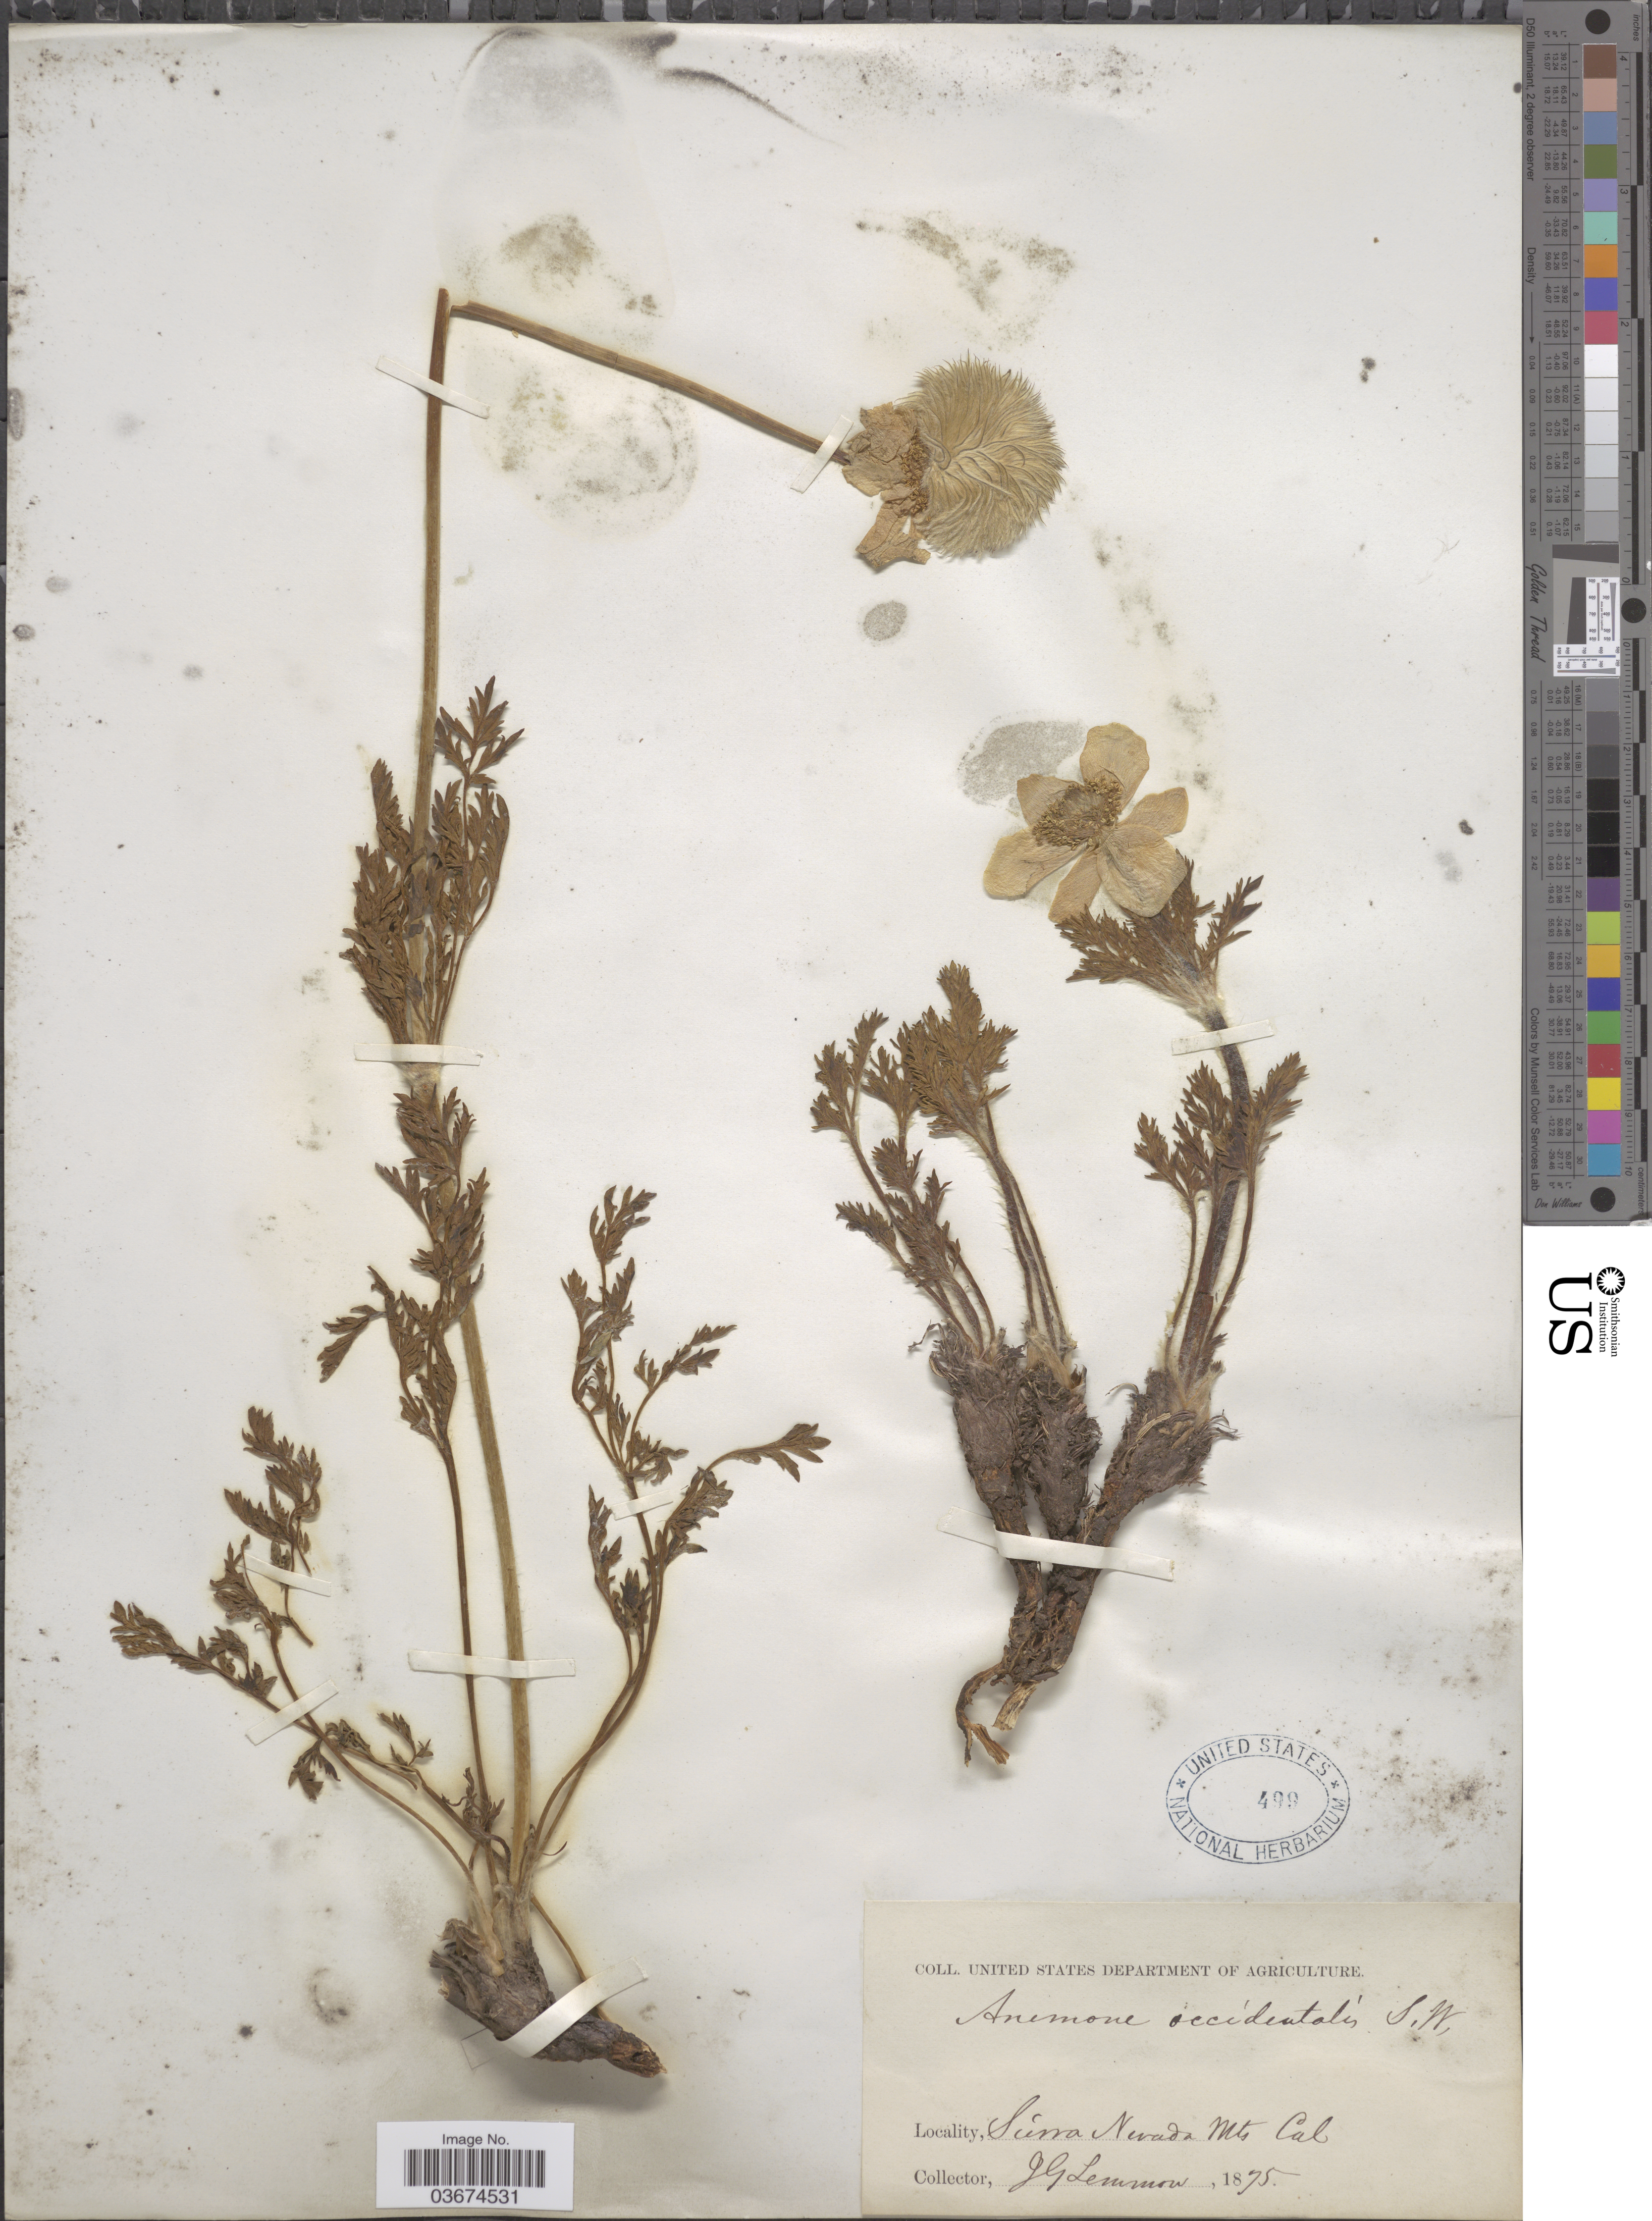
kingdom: Plantae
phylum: Tracheophyta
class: Magnoliopsida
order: Ranunculales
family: Ranunculaceae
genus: Pulsatilla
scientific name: Pulsatilla occidentalis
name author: (S. Watson) Freyn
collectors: J. Lemmon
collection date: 1875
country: United States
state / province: California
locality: Sierra Nevada Mts.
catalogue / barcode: US 499